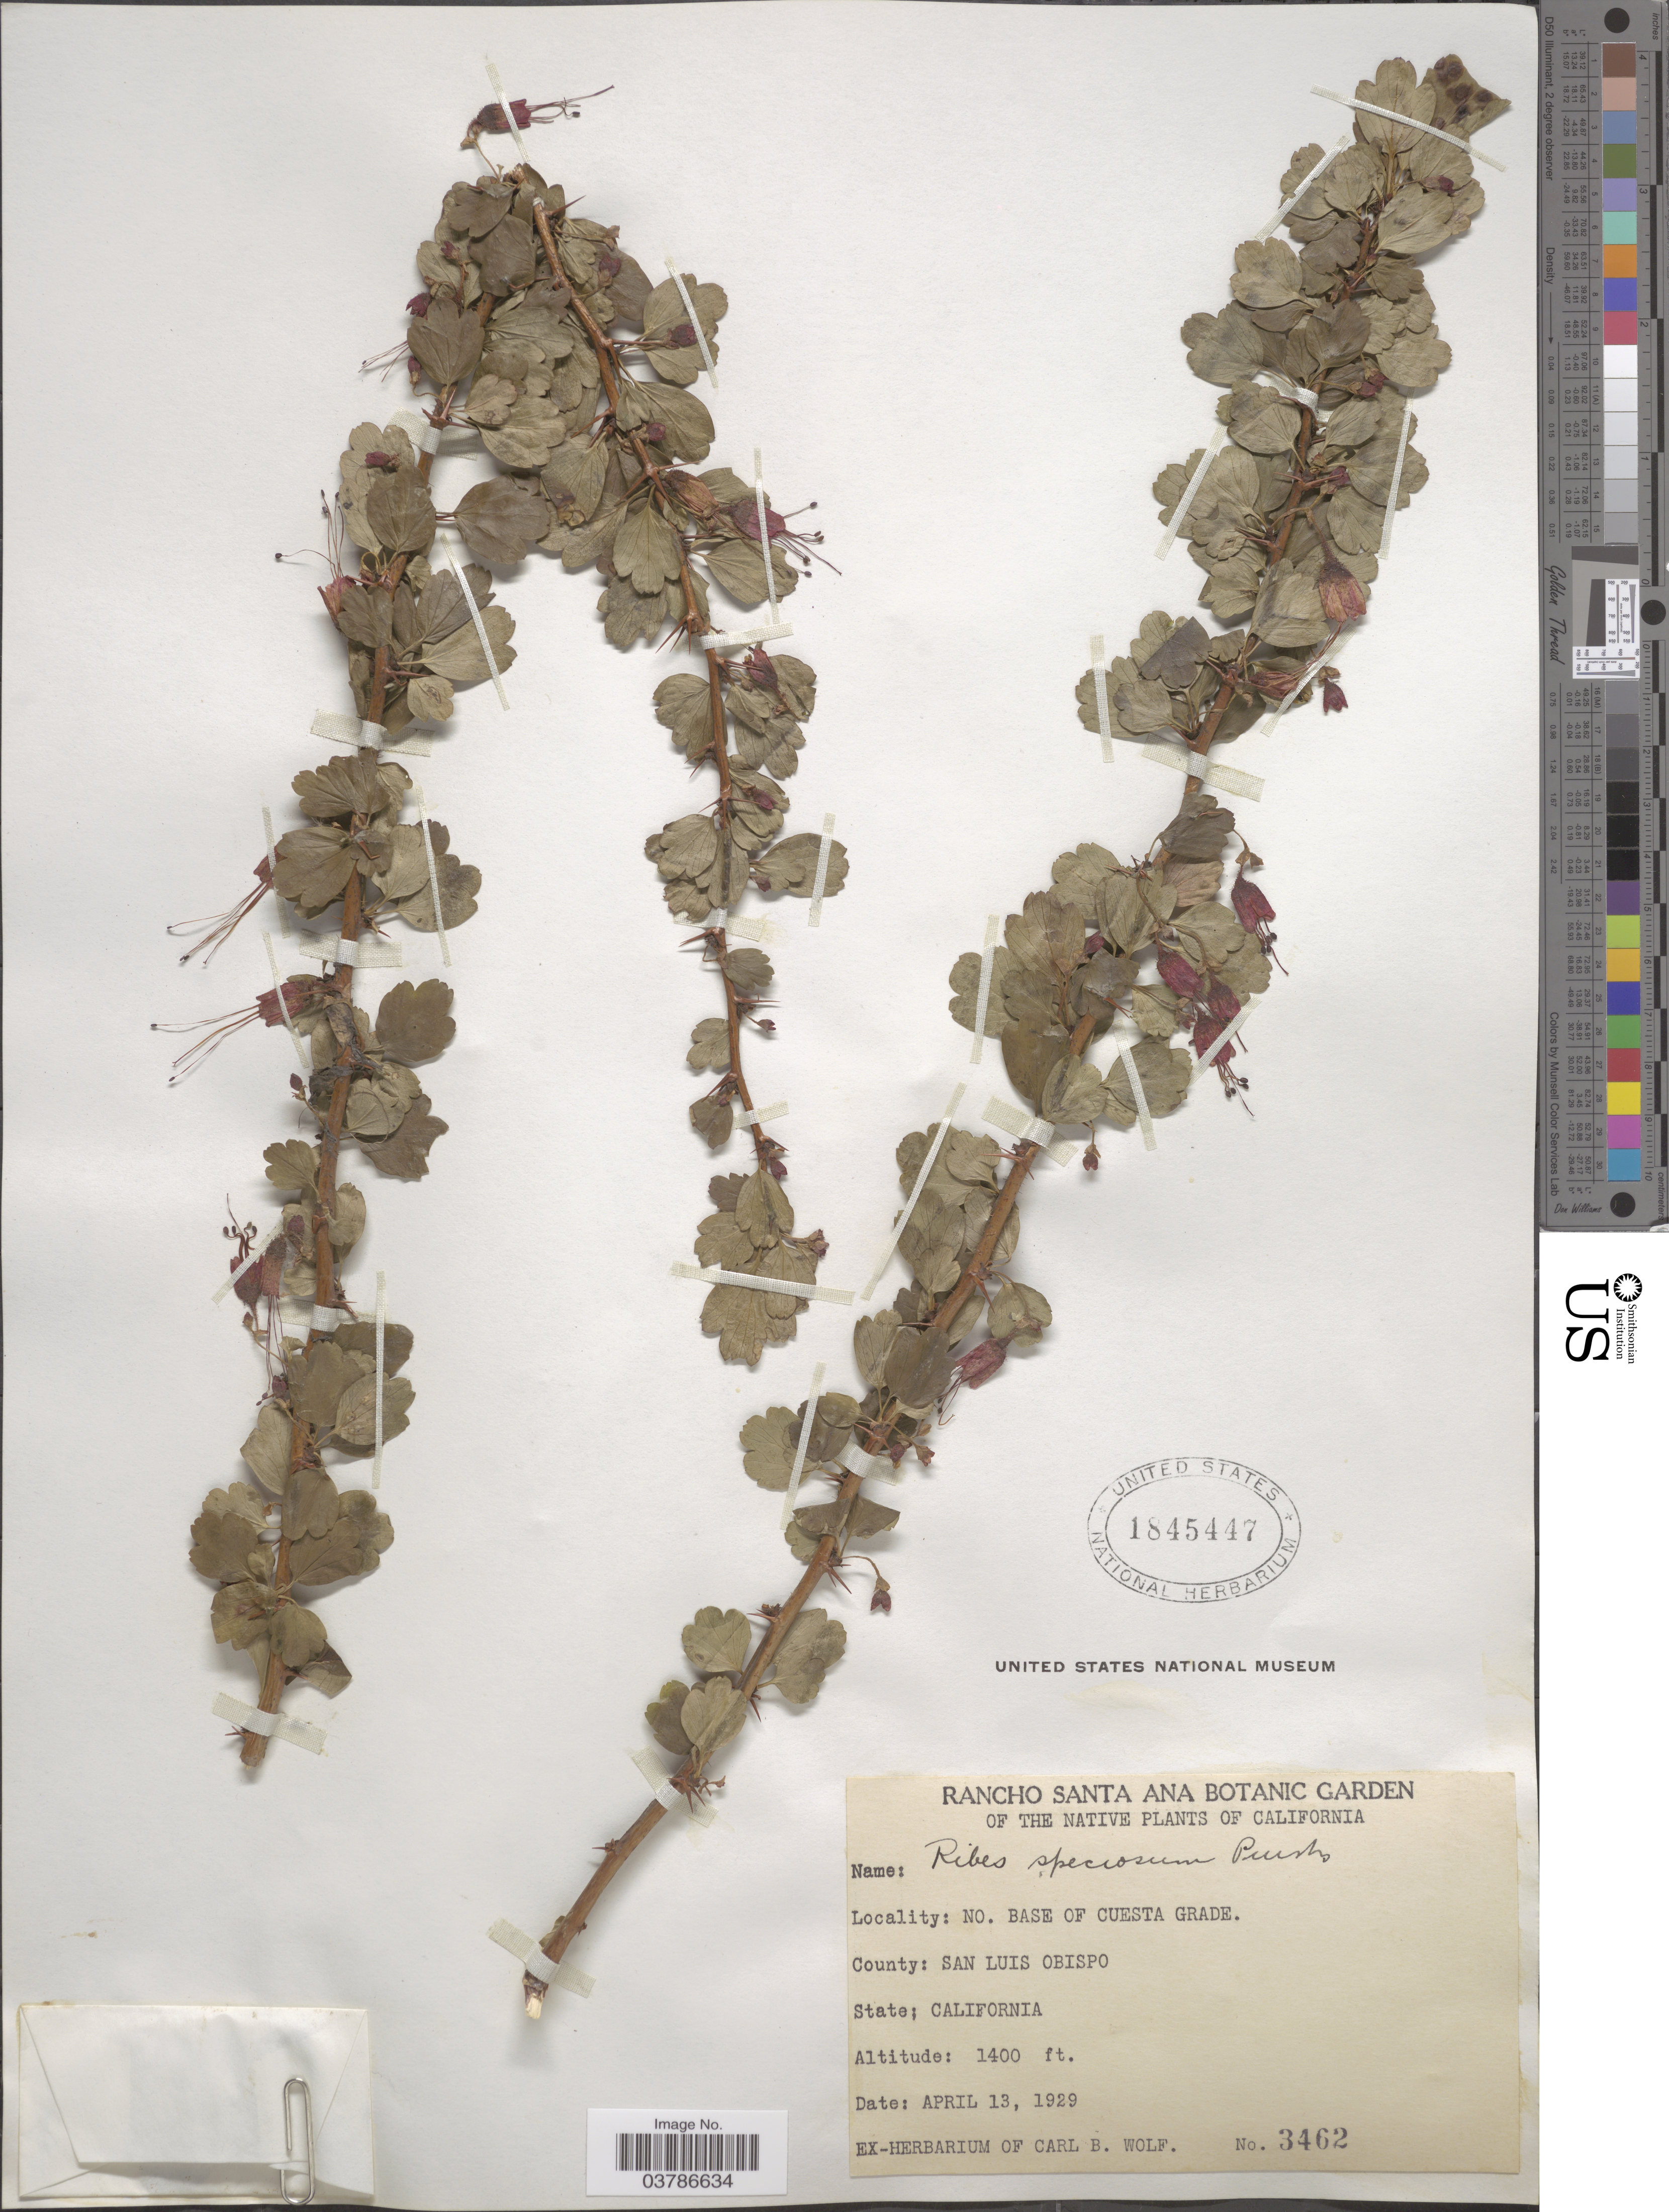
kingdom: Plantae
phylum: Tracheophyta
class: Magnoliopsida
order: Saxifragales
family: Grossulariaceae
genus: Ribes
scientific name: Ribes speciosum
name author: Pursh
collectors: ex herb. Carl B. Wolf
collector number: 3462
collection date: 1929-04-13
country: United States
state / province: California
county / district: San Luis Obispo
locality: No. Base of Cuesta Grade. County: San Luis Obispo.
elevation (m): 427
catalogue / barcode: US 1845447